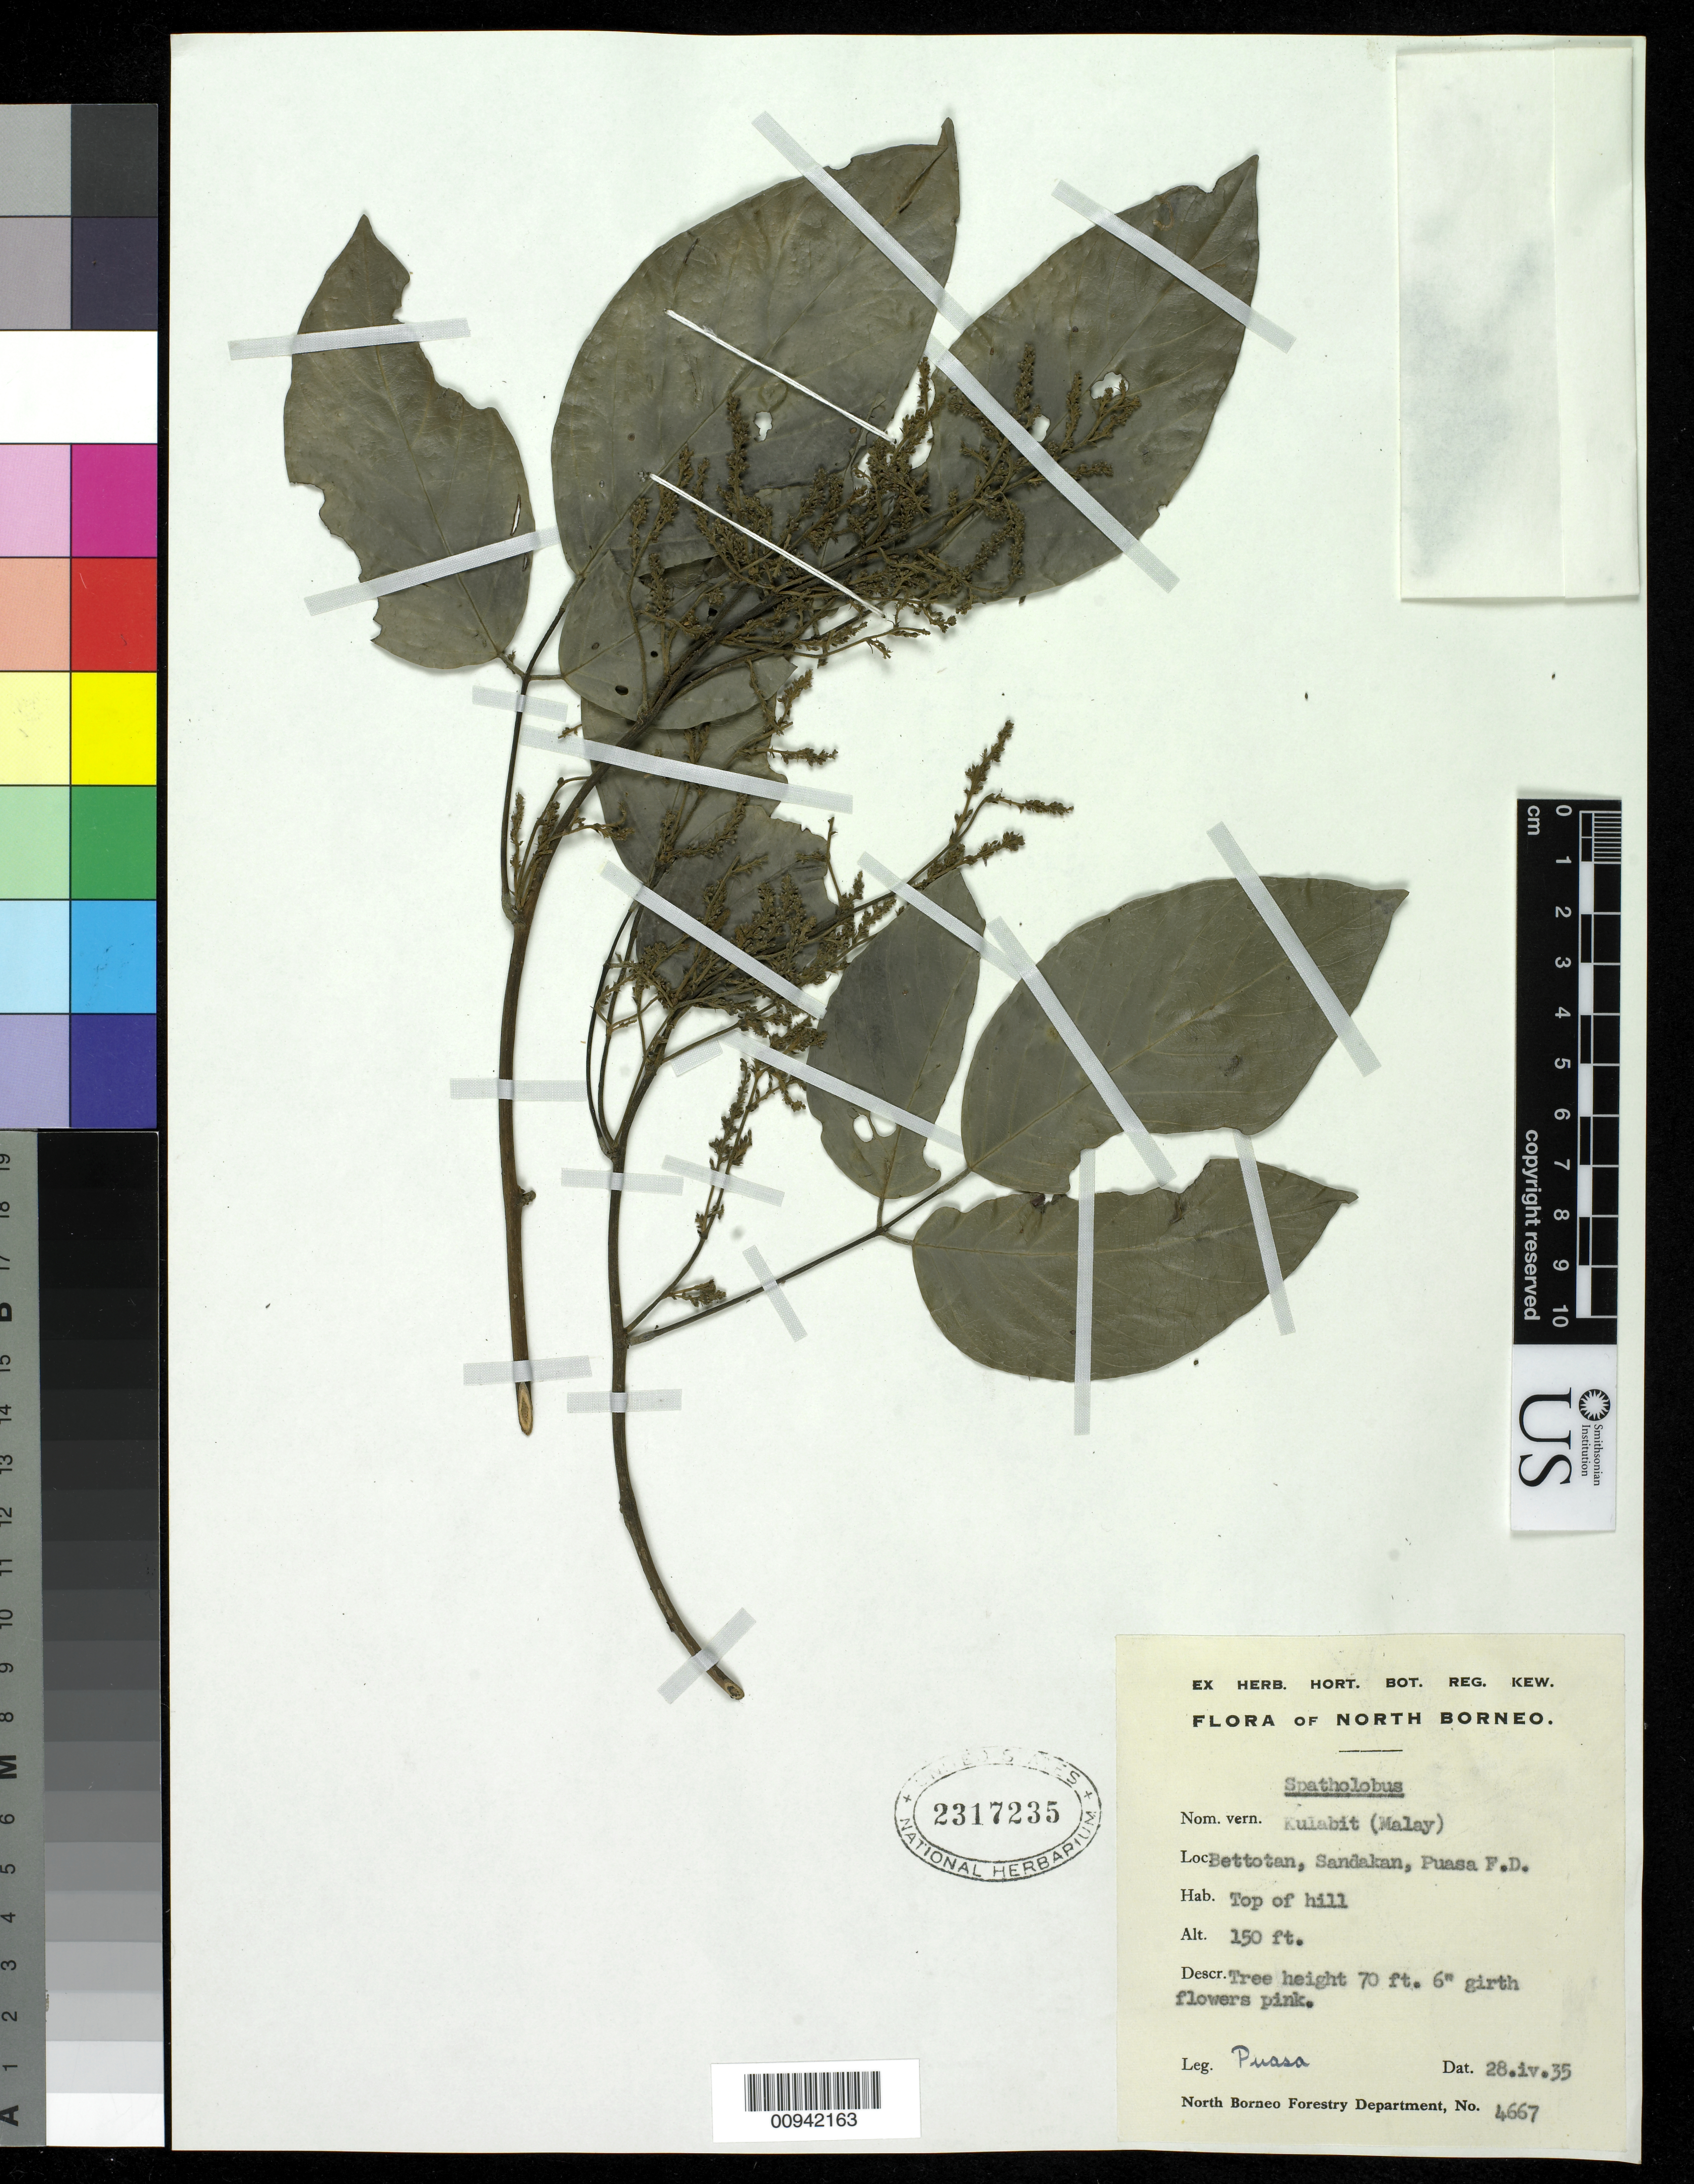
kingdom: Plantae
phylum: Tracheophyta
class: Magnoliopsida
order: Fabales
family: Fabaceae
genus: Spatholobus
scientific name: Spatholobus sp.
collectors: M. Puasa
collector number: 4667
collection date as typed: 28 Apr 1935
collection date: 1935-04-28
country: Indonesia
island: Borneo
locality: North Borneo, Bettotan, Sandakan, Puasa F.D.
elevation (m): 46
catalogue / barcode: US 2317235